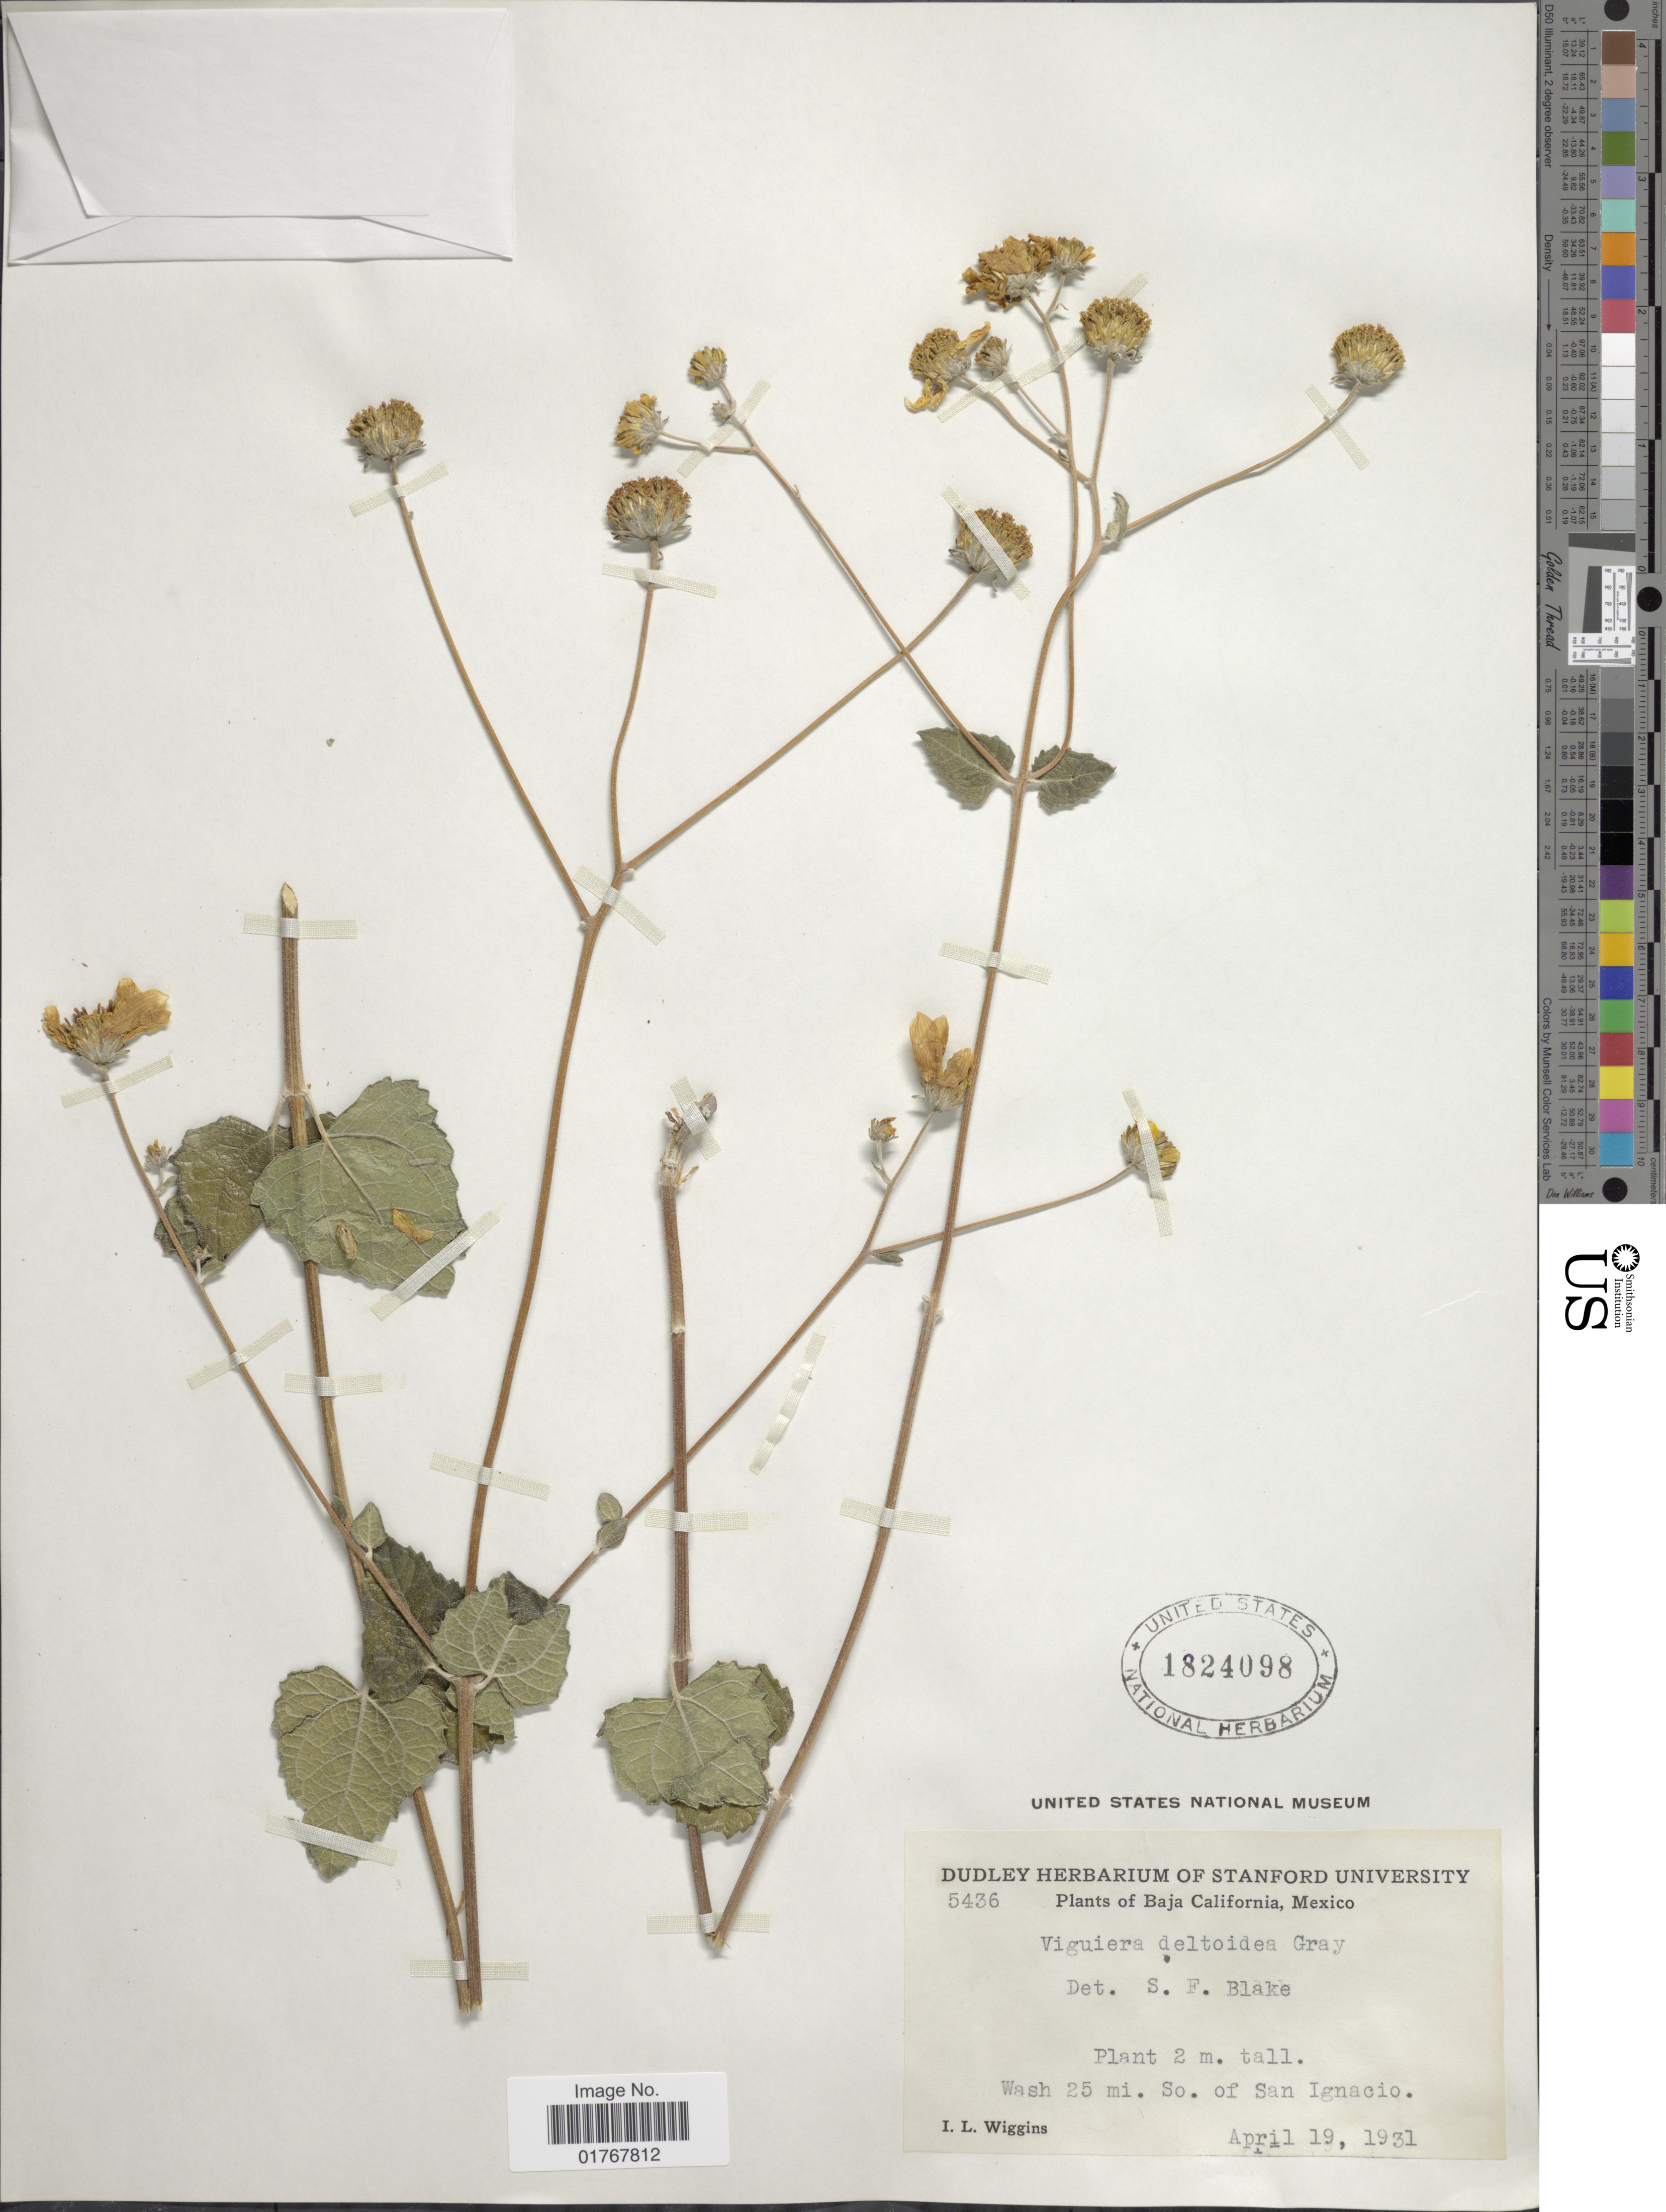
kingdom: Plantae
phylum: Tracheophyta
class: Magnoliopsida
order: Asterales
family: Asteraceae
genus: Viguiera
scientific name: Viguiera deltoidea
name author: A. Gray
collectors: I. L. Wiggins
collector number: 5436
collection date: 1931-04-19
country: Mexico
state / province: Baja California Sur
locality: Wash 25 mi So. of San Ignacio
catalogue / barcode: US 1824098